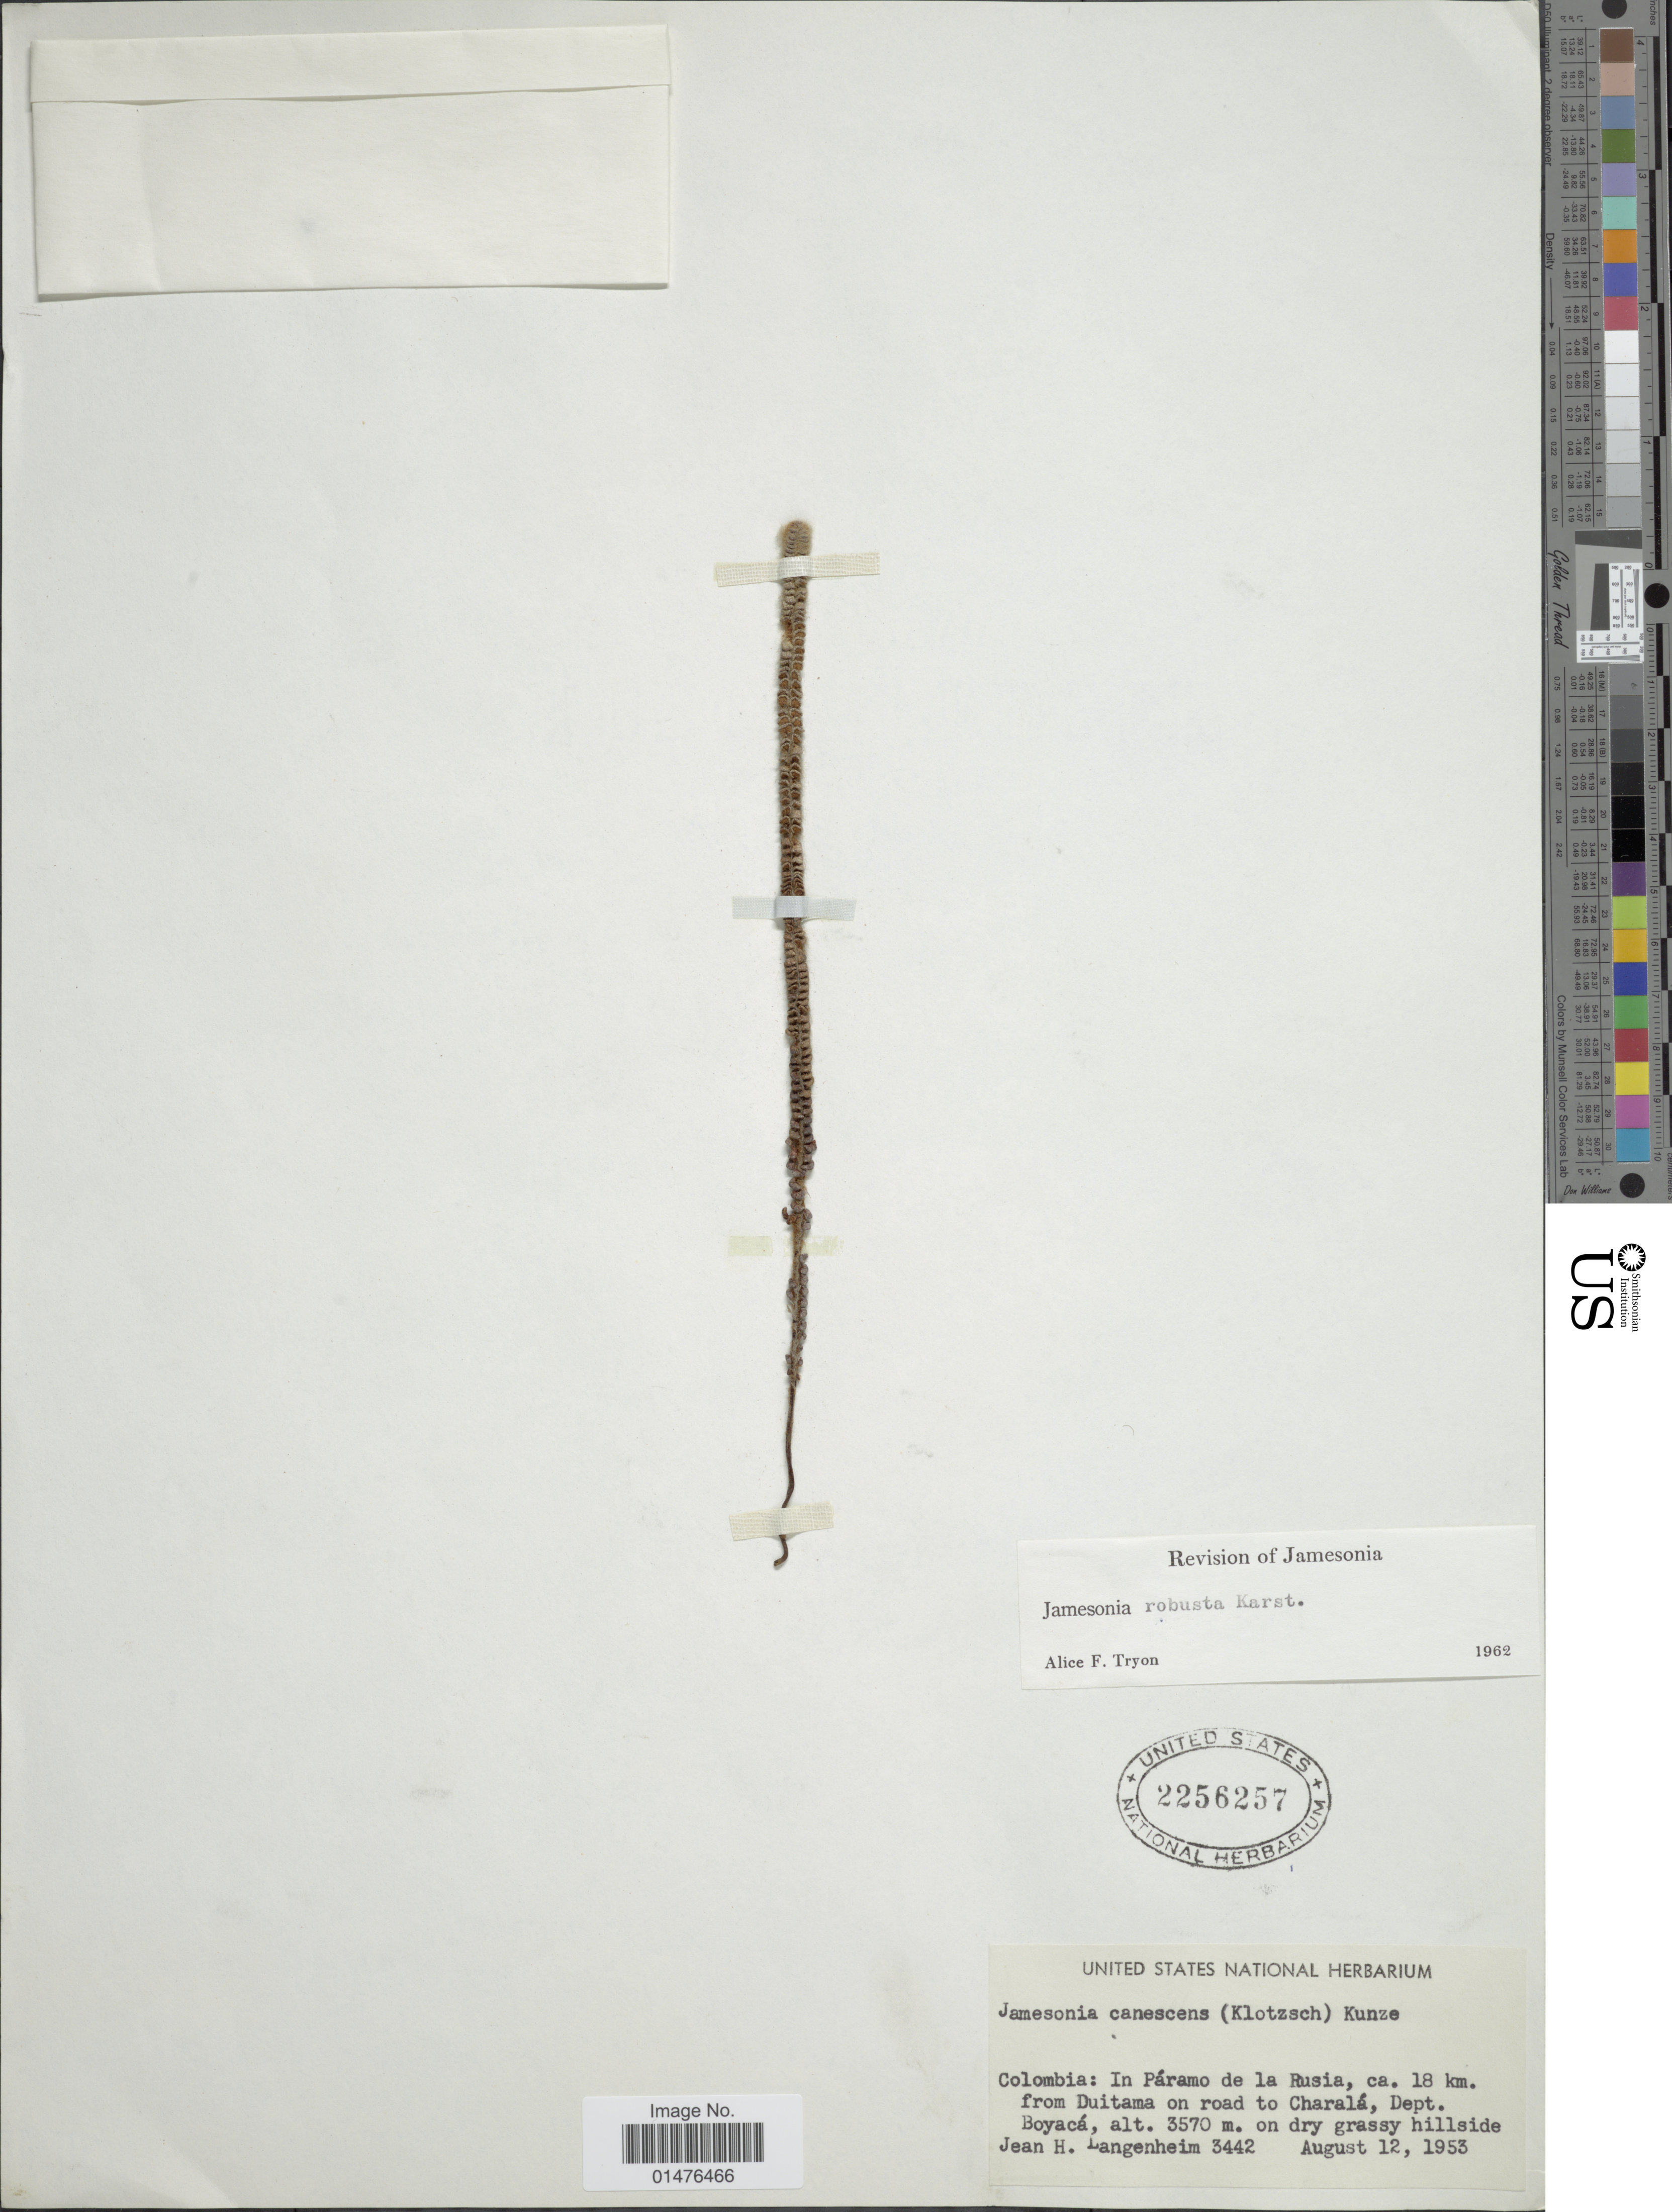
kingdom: Plantae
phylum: Tracheophyta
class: Polypodiopsida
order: Polypodiales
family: Pteridaceae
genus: Jamesonia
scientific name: Jamesonia robusta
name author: H. Karst.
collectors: J. H. Langenheim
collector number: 3442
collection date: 1953-08-12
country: Colombia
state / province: Boyacá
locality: In Páramo de la Rusia, ca. 18 km. from Duitama on road to Charalá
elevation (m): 3570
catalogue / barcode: US 2256257